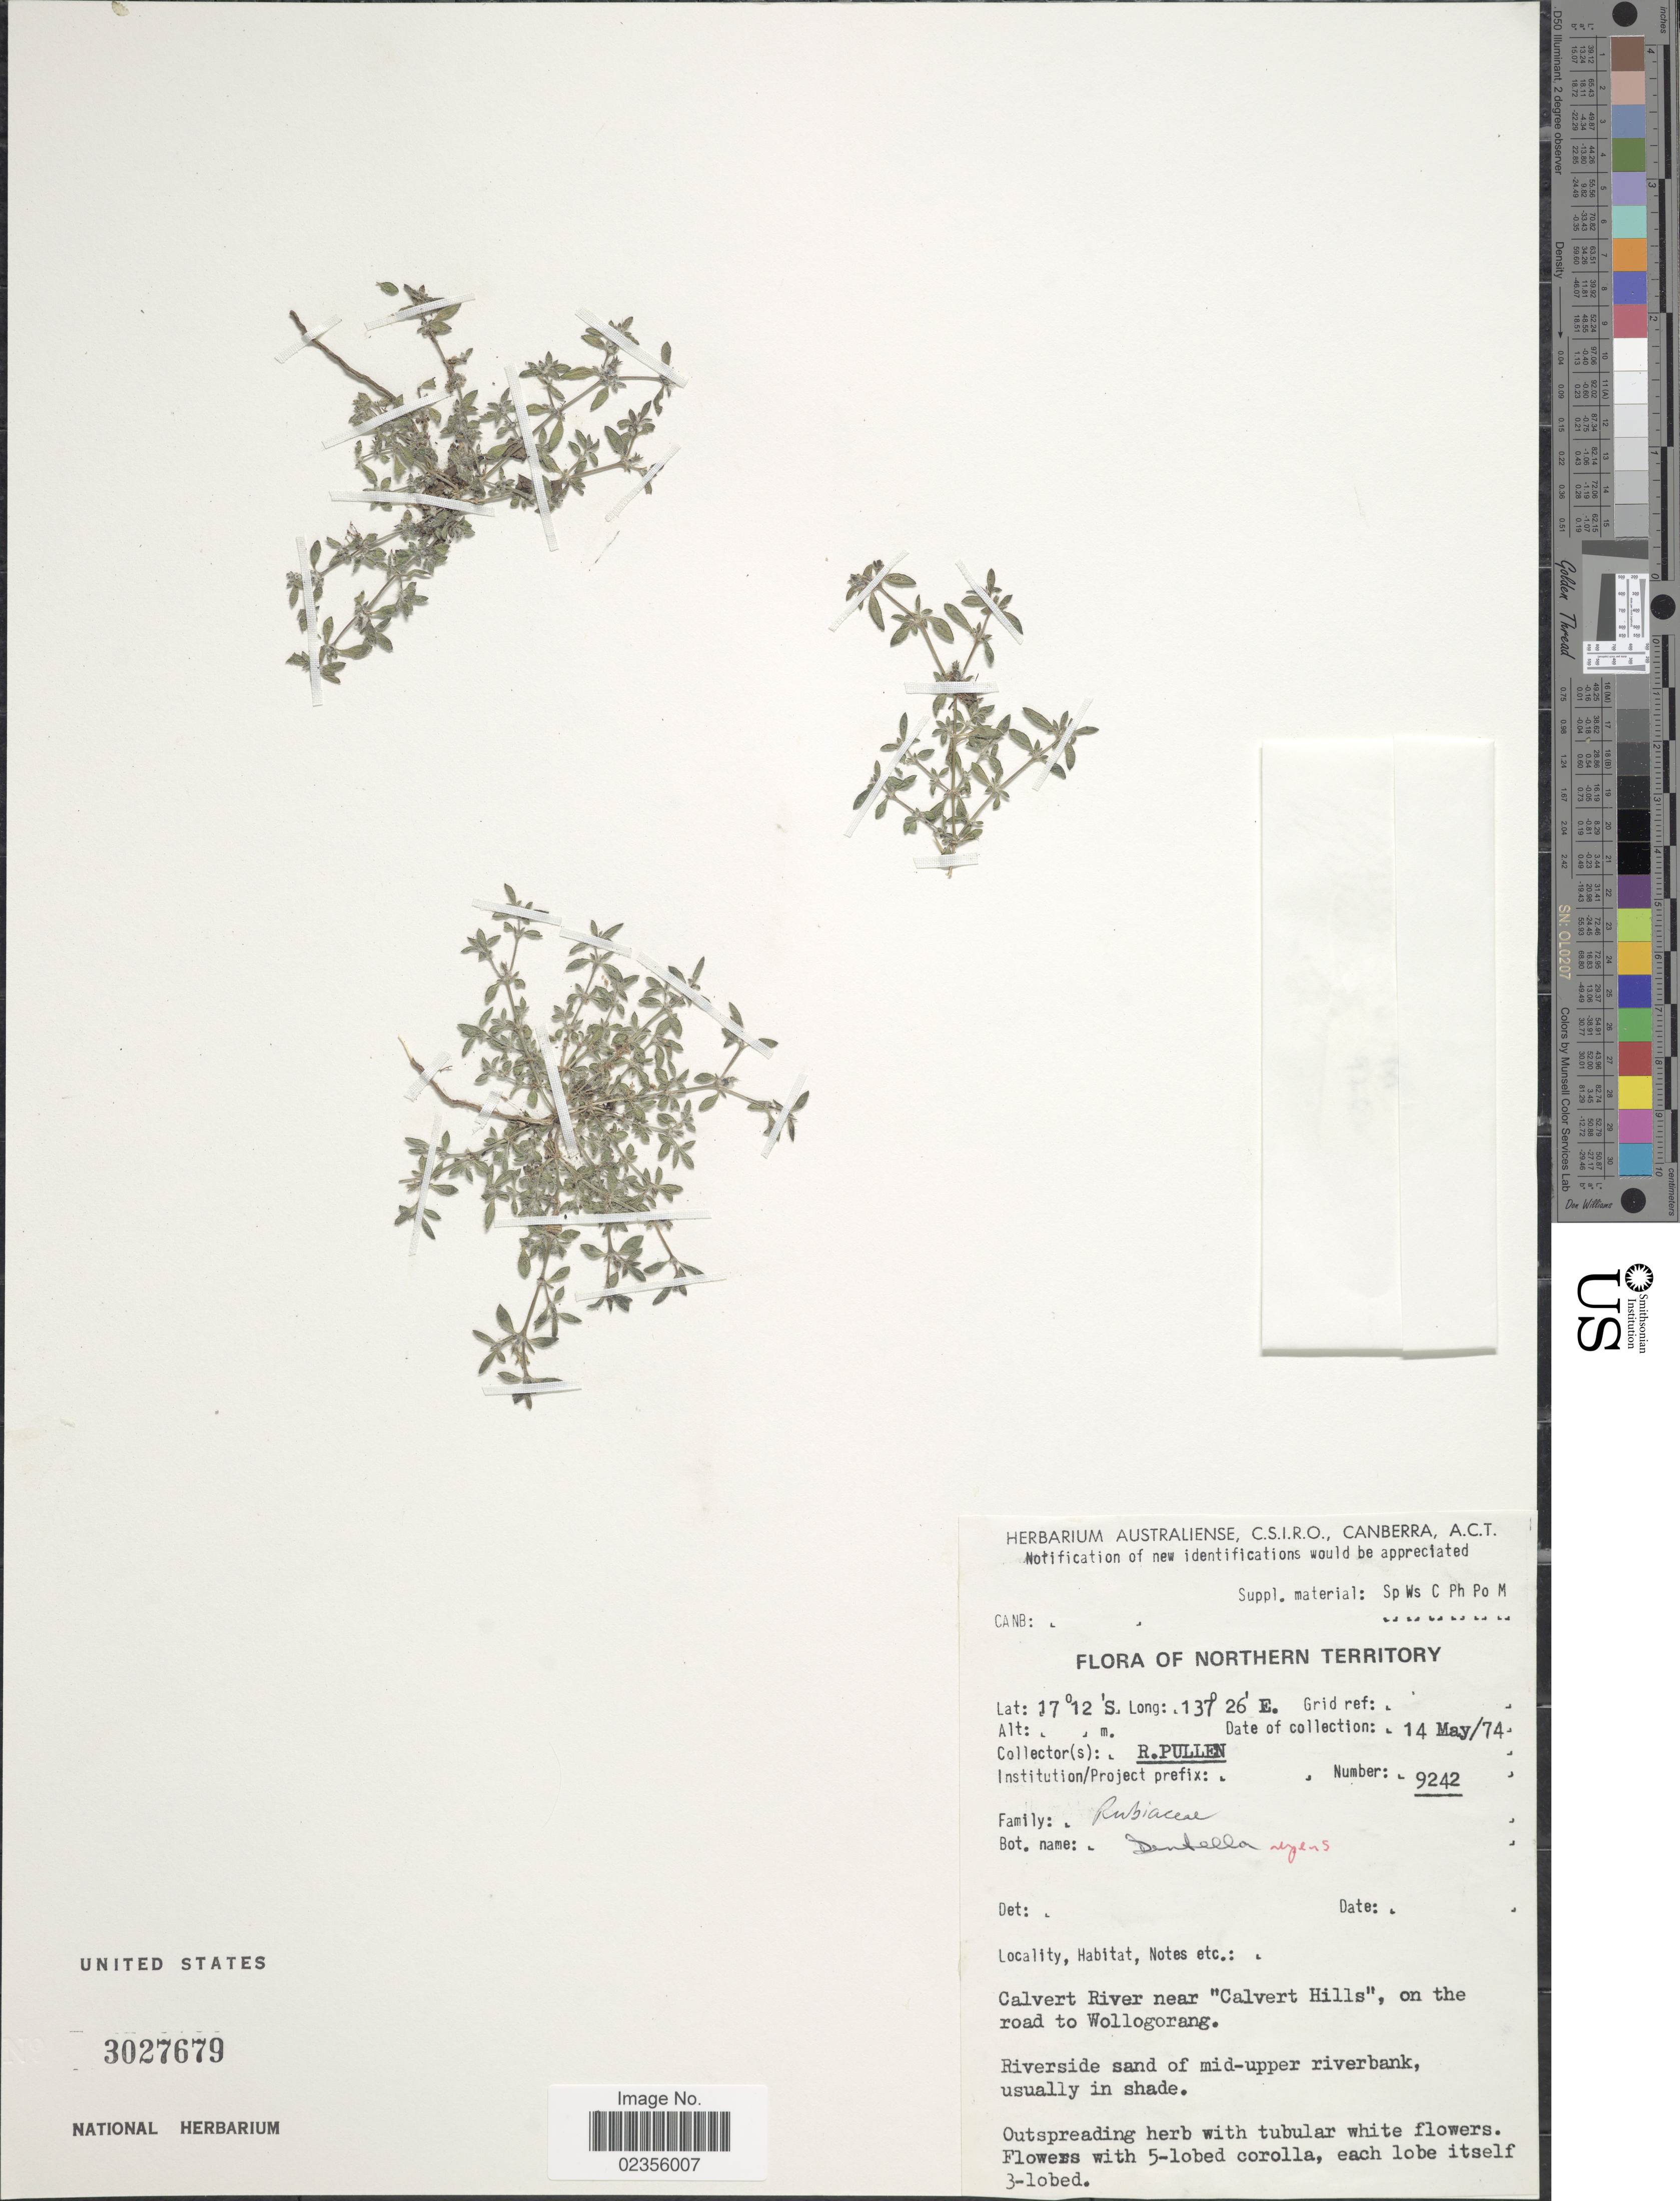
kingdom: Plantae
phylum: Tracheophyta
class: Magnoliopsida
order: Gentianales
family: Rubiaceae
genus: Dentella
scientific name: Dentella repens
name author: J.R. Forst. & G. Forst.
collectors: R. Pullen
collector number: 9242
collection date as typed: Transcribed d/m/y: 14/5/74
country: Australia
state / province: Northern Territory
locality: Calvert River "Calvert Hills", on the road to Wollogorang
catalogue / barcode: US 3027679